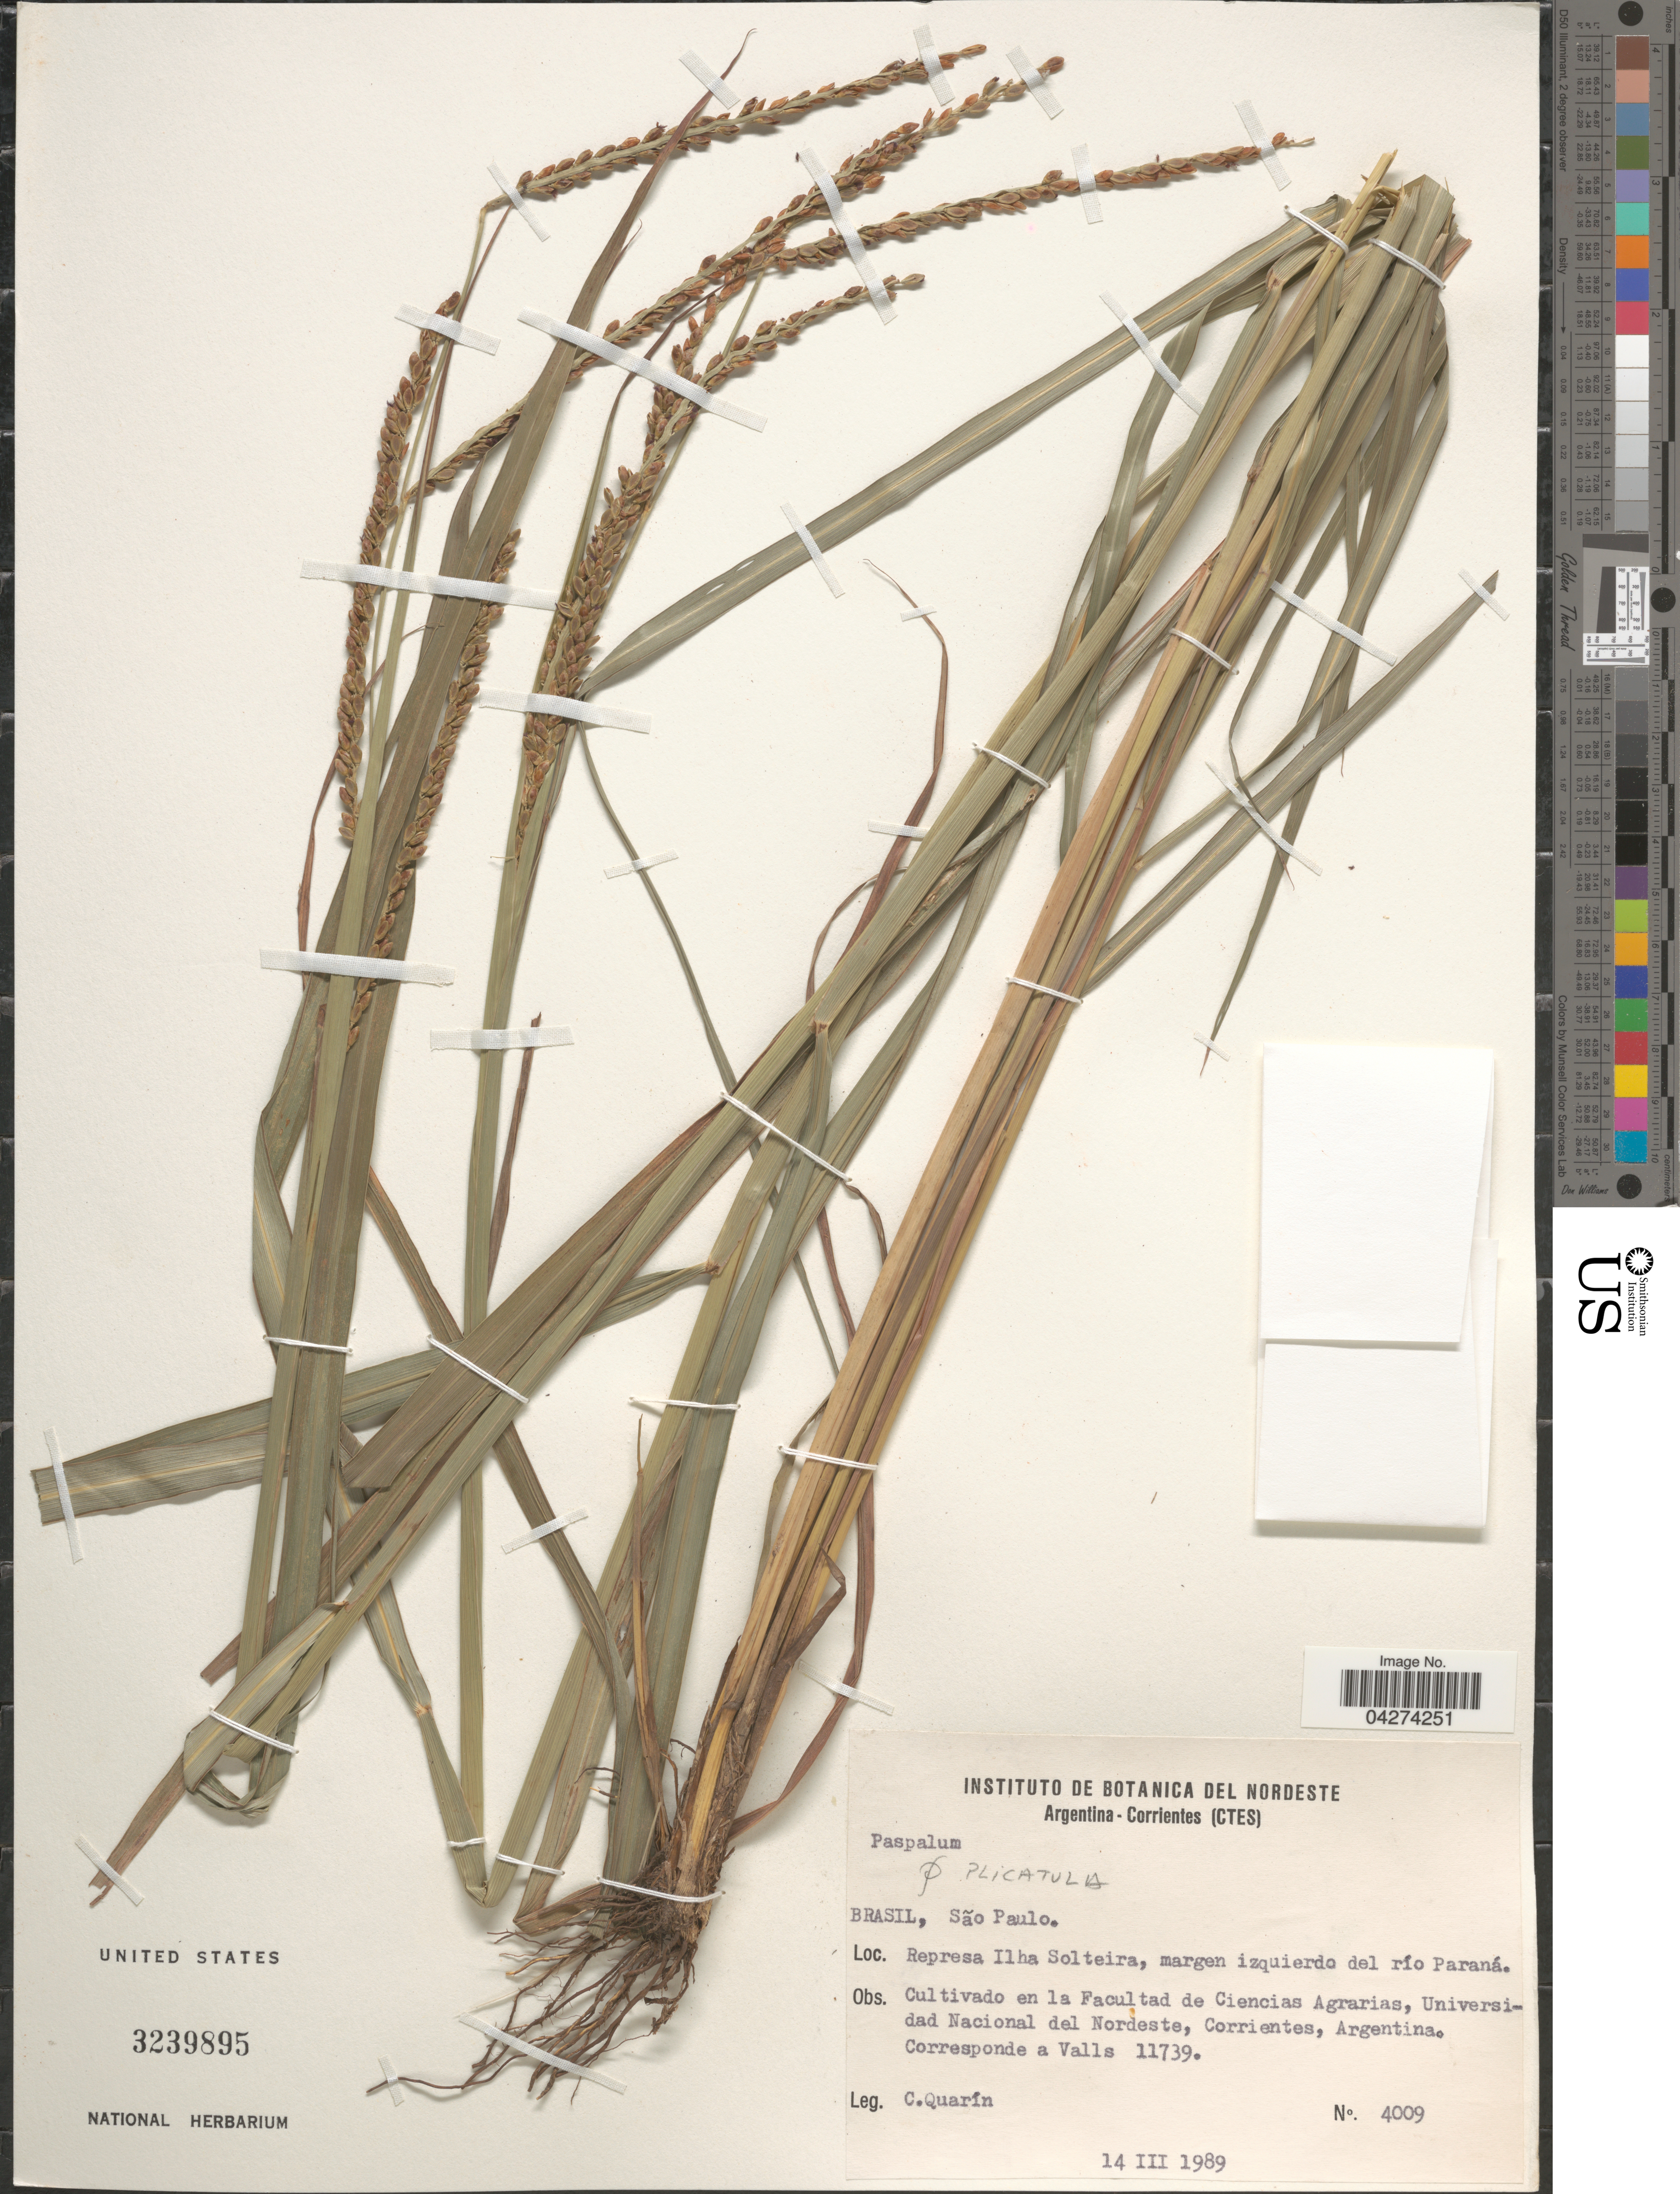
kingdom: Plantae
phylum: Tracheophyta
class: Liliopsida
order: Poales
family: Poaceae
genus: Paspalum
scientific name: Paspalum plicatulum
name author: Michx.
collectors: C. Quarín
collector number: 4009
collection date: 1989-03-14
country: Argentina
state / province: Corrientes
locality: En la Facultad de Ciencias Agrarias, Universidad Nacional del Nordeste.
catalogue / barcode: US 3239895